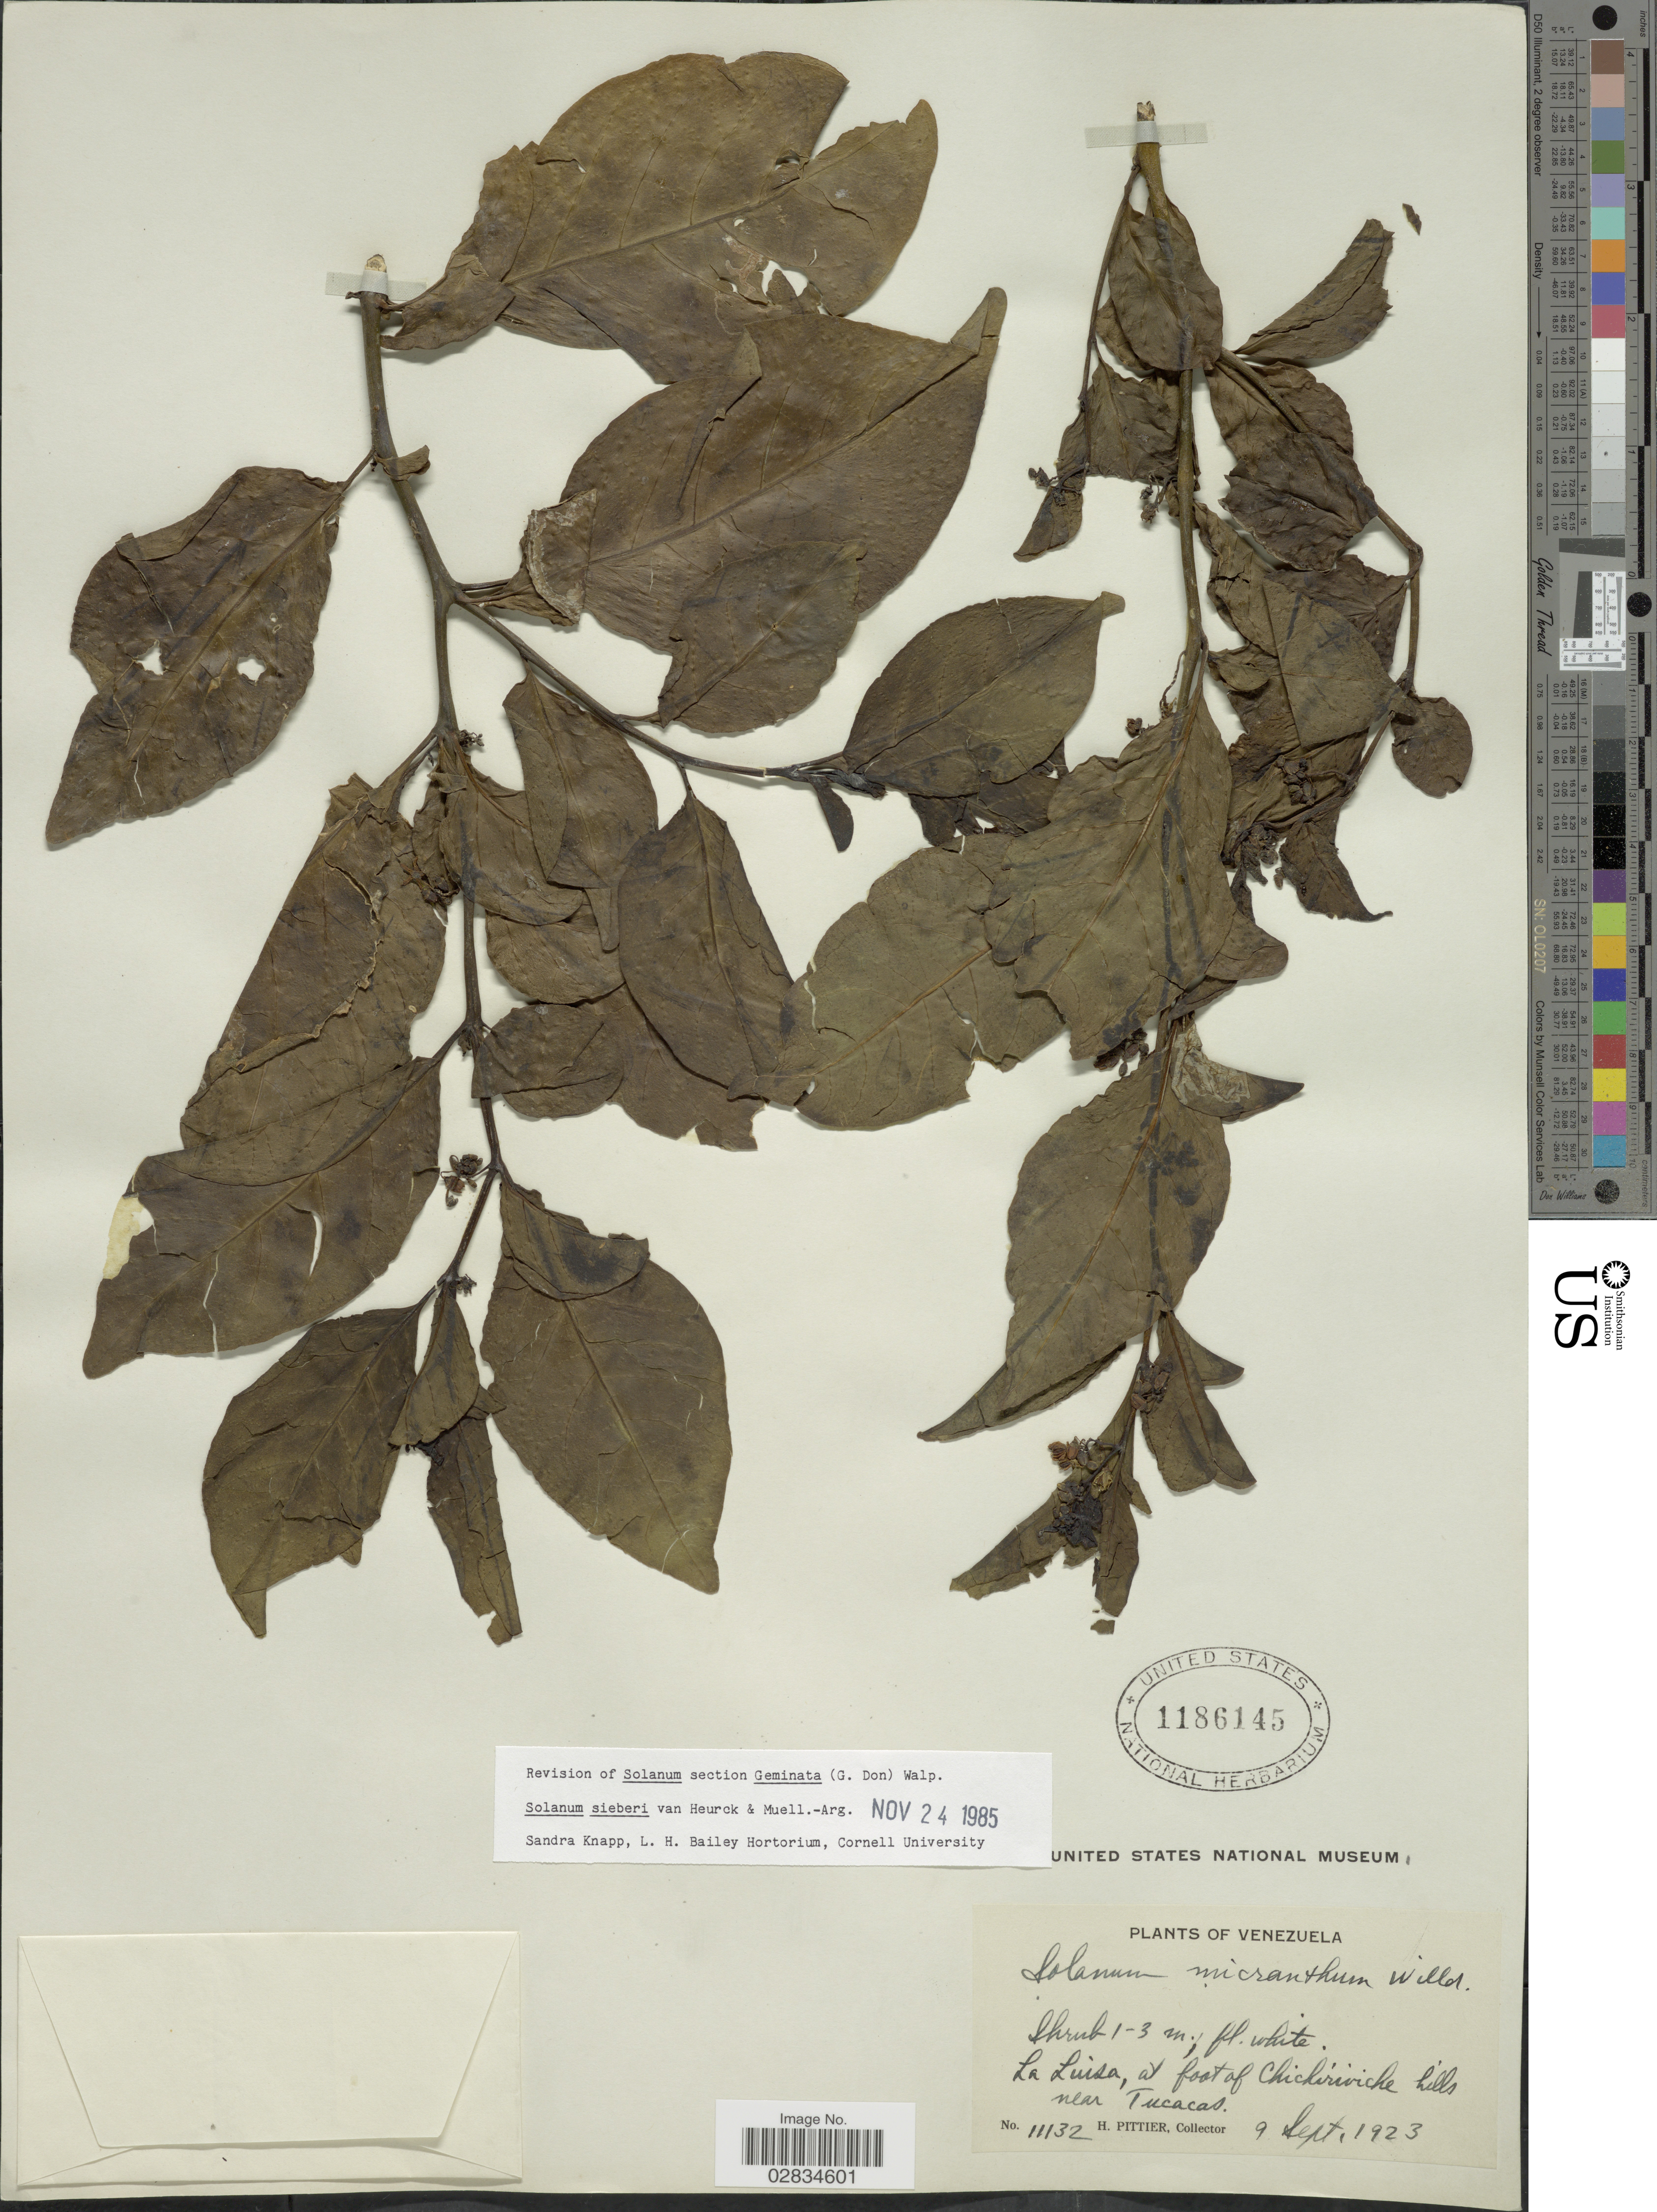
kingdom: Plantae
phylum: Tracheophyta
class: Magnoliopsida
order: Solanales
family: Solanaceae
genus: Solanum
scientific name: Solanum sieberi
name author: Van Heurck & Müll. Arg.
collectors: H. F. Pittier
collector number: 11132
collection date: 1923-09-09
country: Venezuela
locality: La Luisa, at foot of Chichíriviche hills near Tucacas.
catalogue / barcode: US 1186145